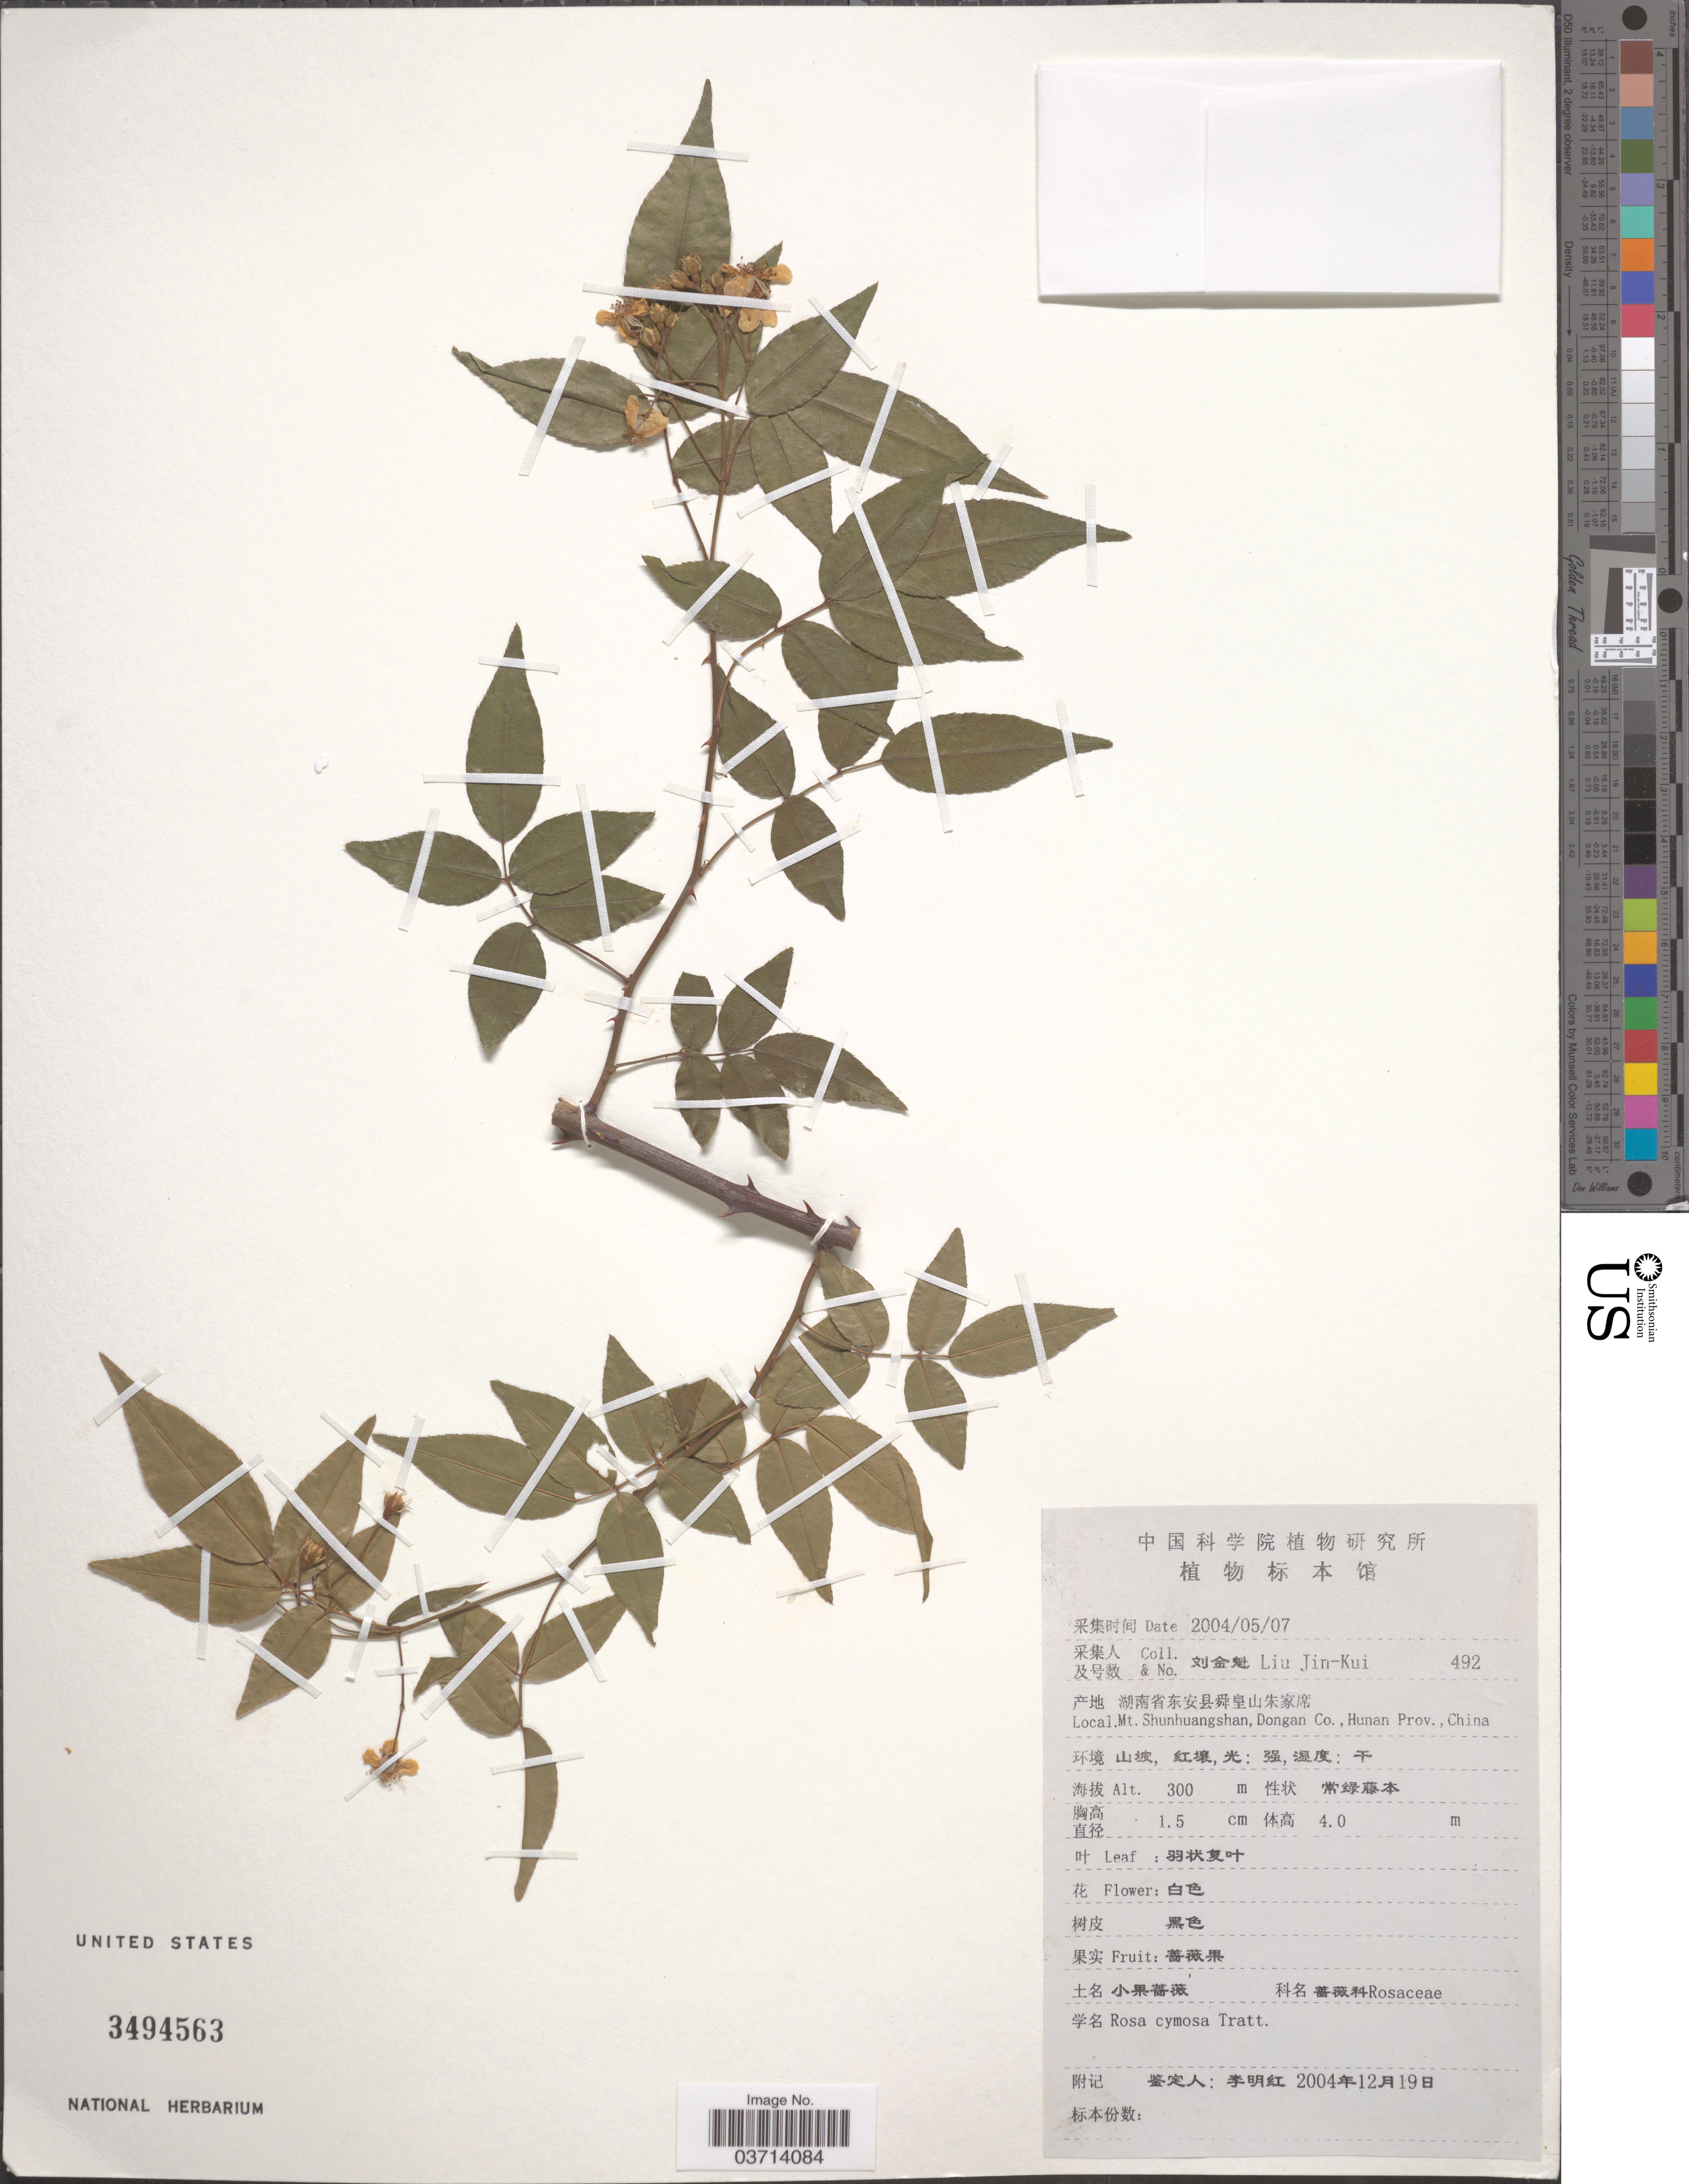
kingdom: Plantae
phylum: Tracheophyta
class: Magnoliopsida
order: Rosales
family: Rosaceae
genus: Rosa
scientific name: Rosa indica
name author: L.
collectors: Liu Jin-Kui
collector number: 492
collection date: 2004-05-07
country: China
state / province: Hunan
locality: Mt. Shunhuangshan, Dongan Co.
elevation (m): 300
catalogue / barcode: US 3494563